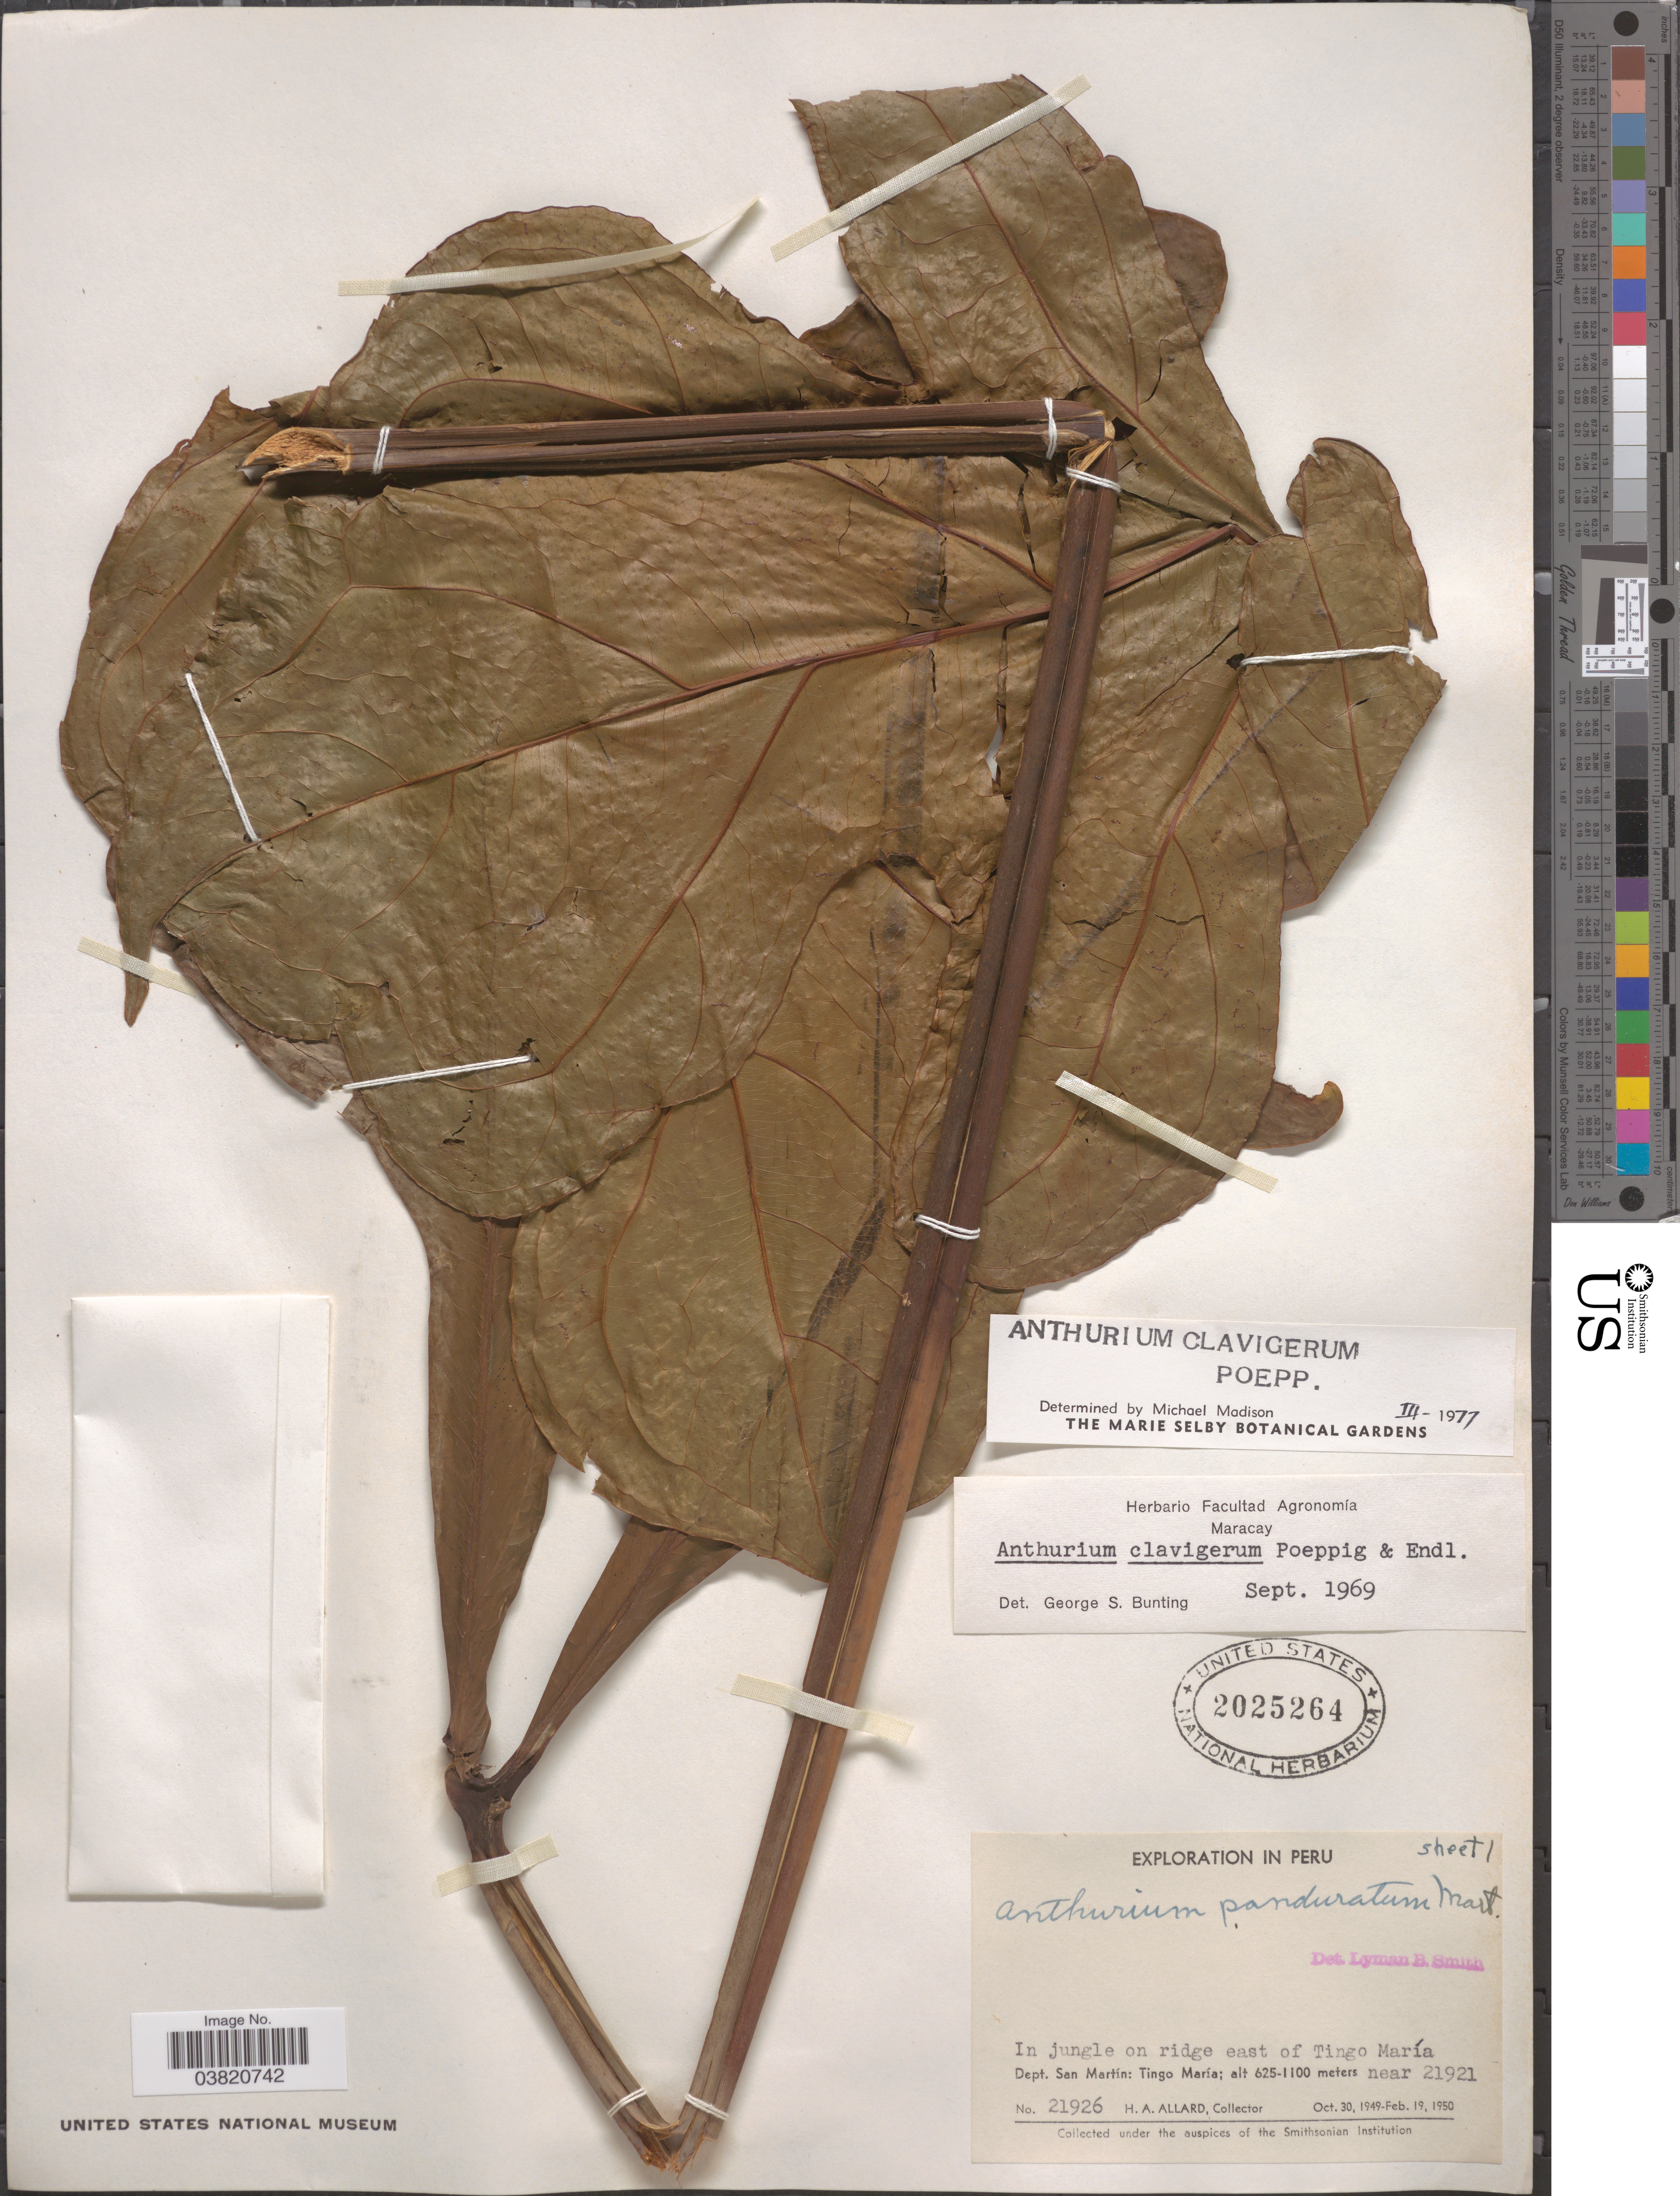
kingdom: Plantae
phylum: Tracheophyta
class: Liliopsida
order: Alismatales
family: Araceae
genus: Anthurium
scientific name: Anthurium clavigerum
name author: Poepp. & Endl.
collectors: H. A. Allard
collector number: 21926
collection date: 1949-10-30/1950-02-19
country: Peru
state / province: San Martín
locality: On ridge east of Tingo María. Dept. San Martín: Tingo María.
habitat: in jungle on ridge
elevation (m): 625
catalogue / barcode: US 2025264